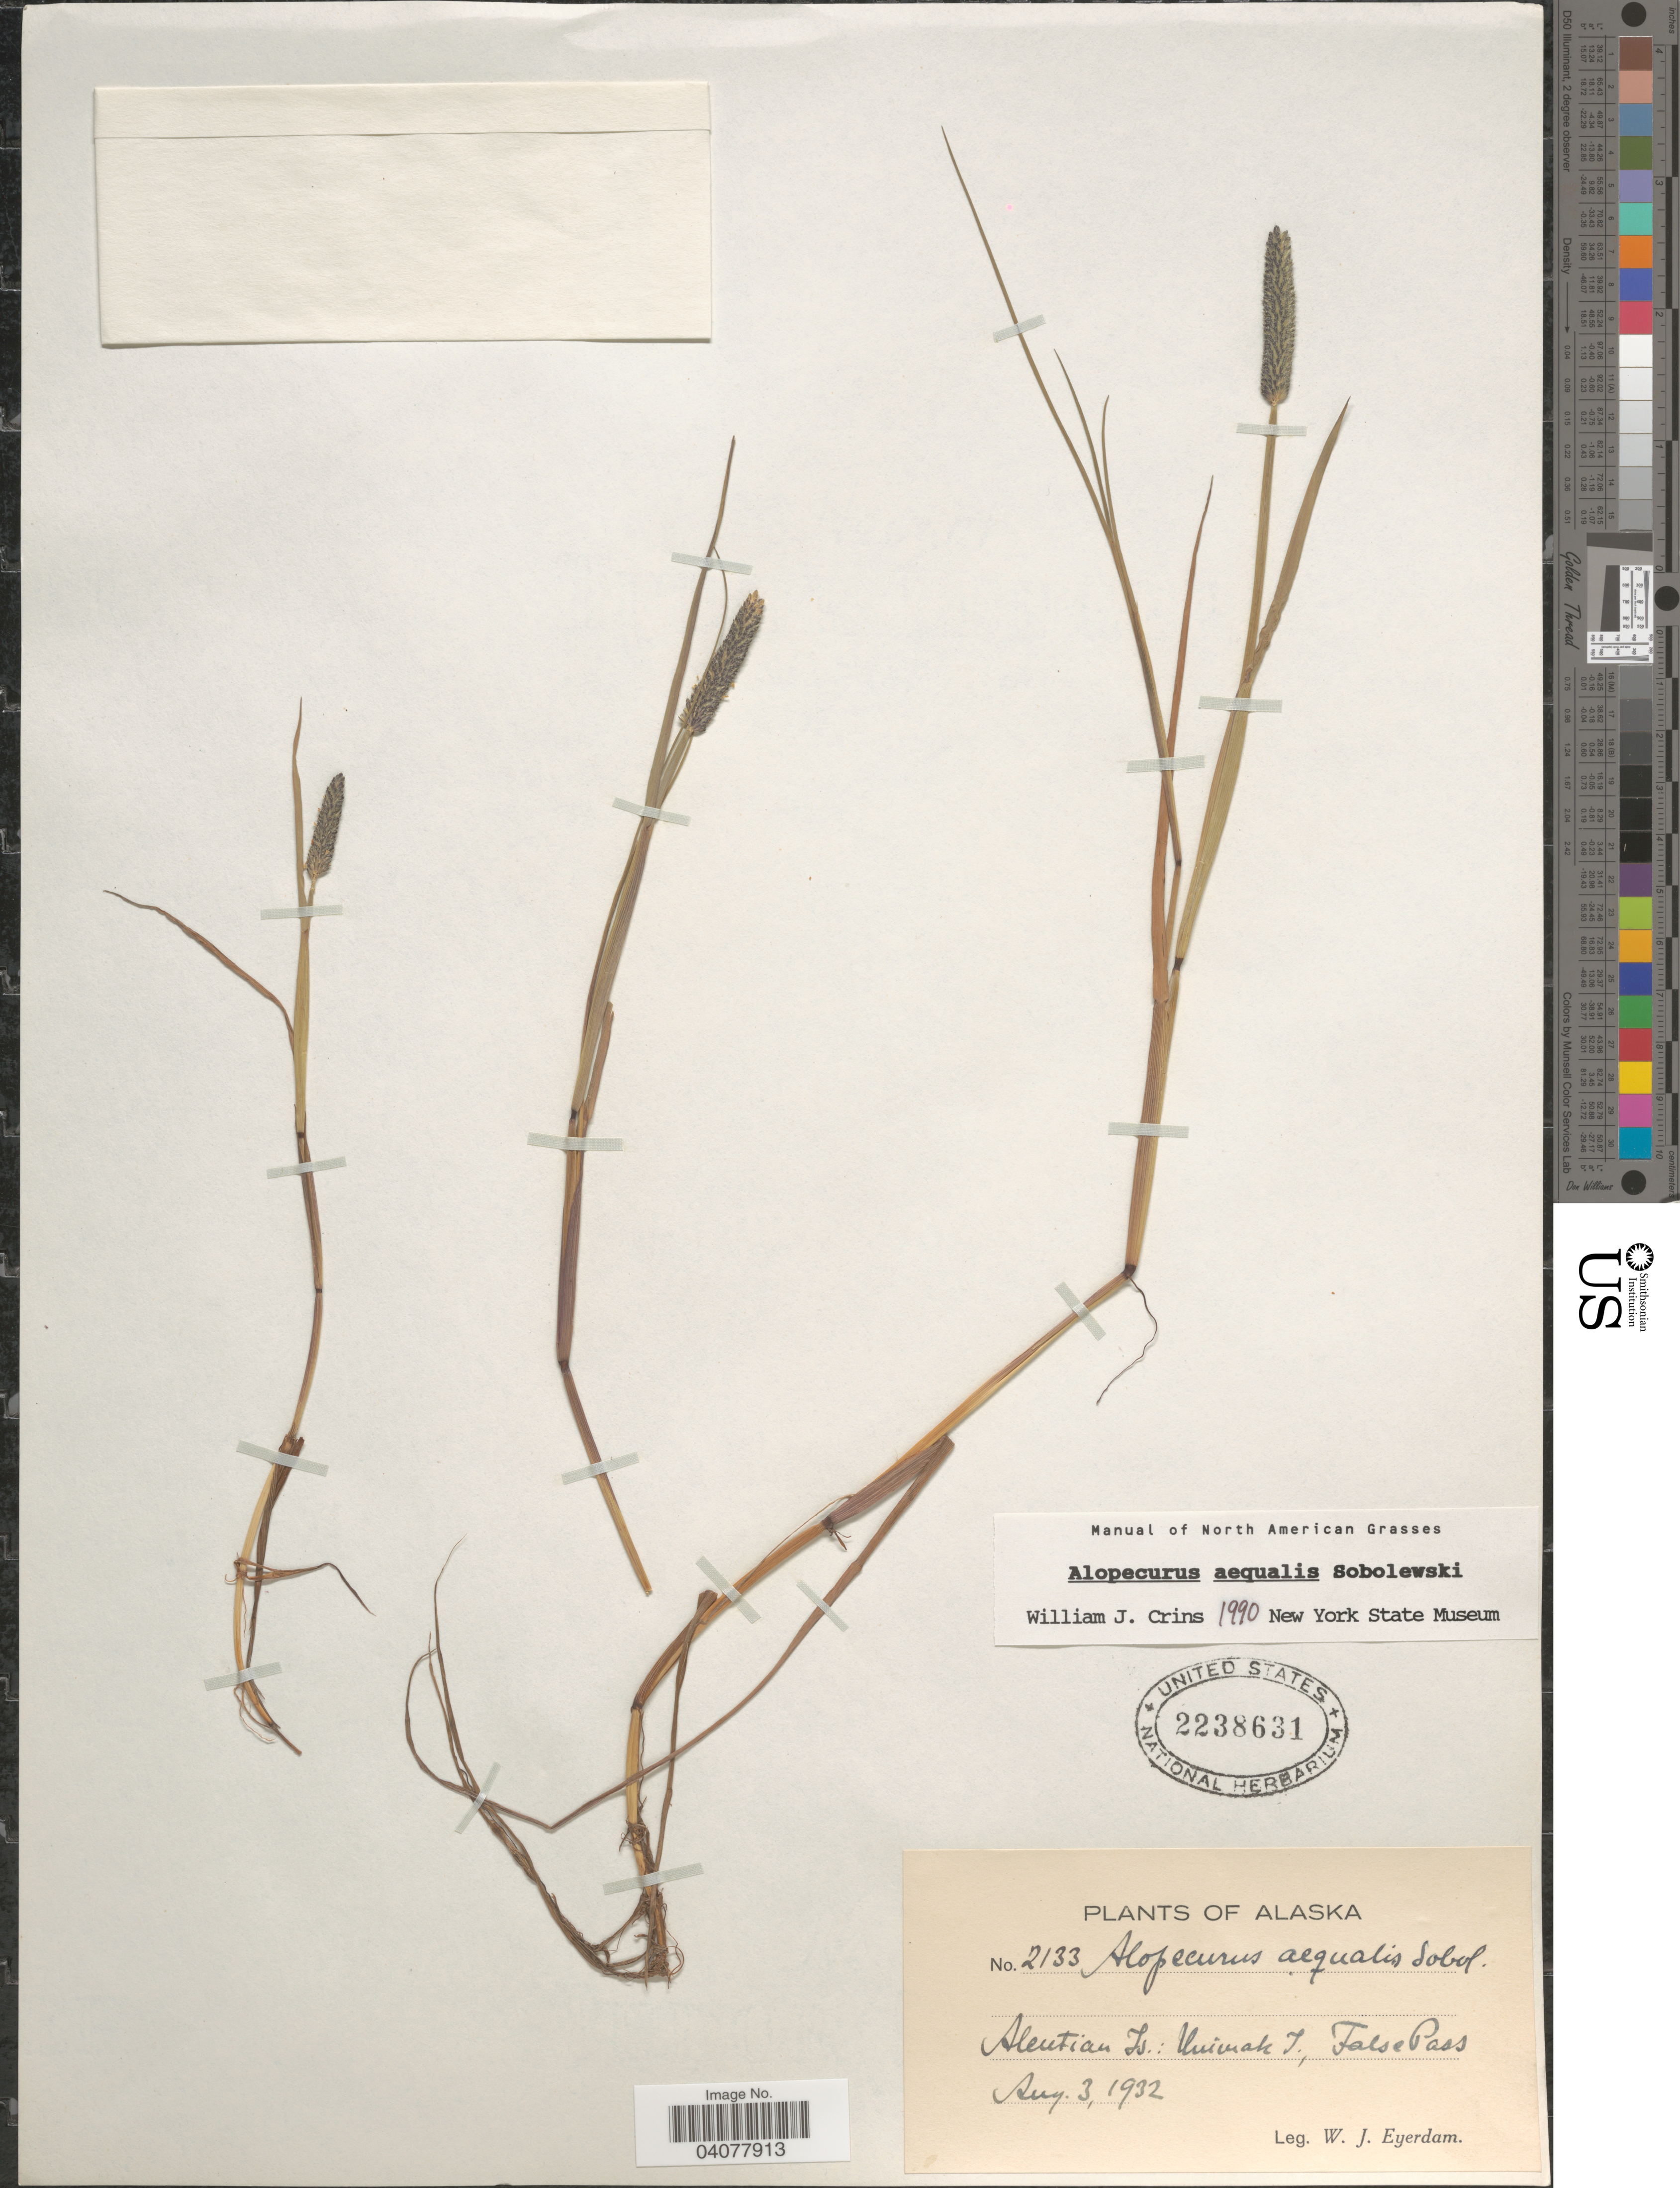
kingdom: Plantae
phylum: Tracheophyta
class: Liliopsida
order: Poales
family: Poaceae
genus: Alopecurus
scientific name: Alopecurus aequalis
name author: Sobol.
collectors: W. J. Eyerdam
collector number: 2133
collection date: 1932-08-03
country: United States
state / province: Alaska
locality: Aleutian Is.: Unimak I., False Pass.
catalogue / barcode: US 2238631